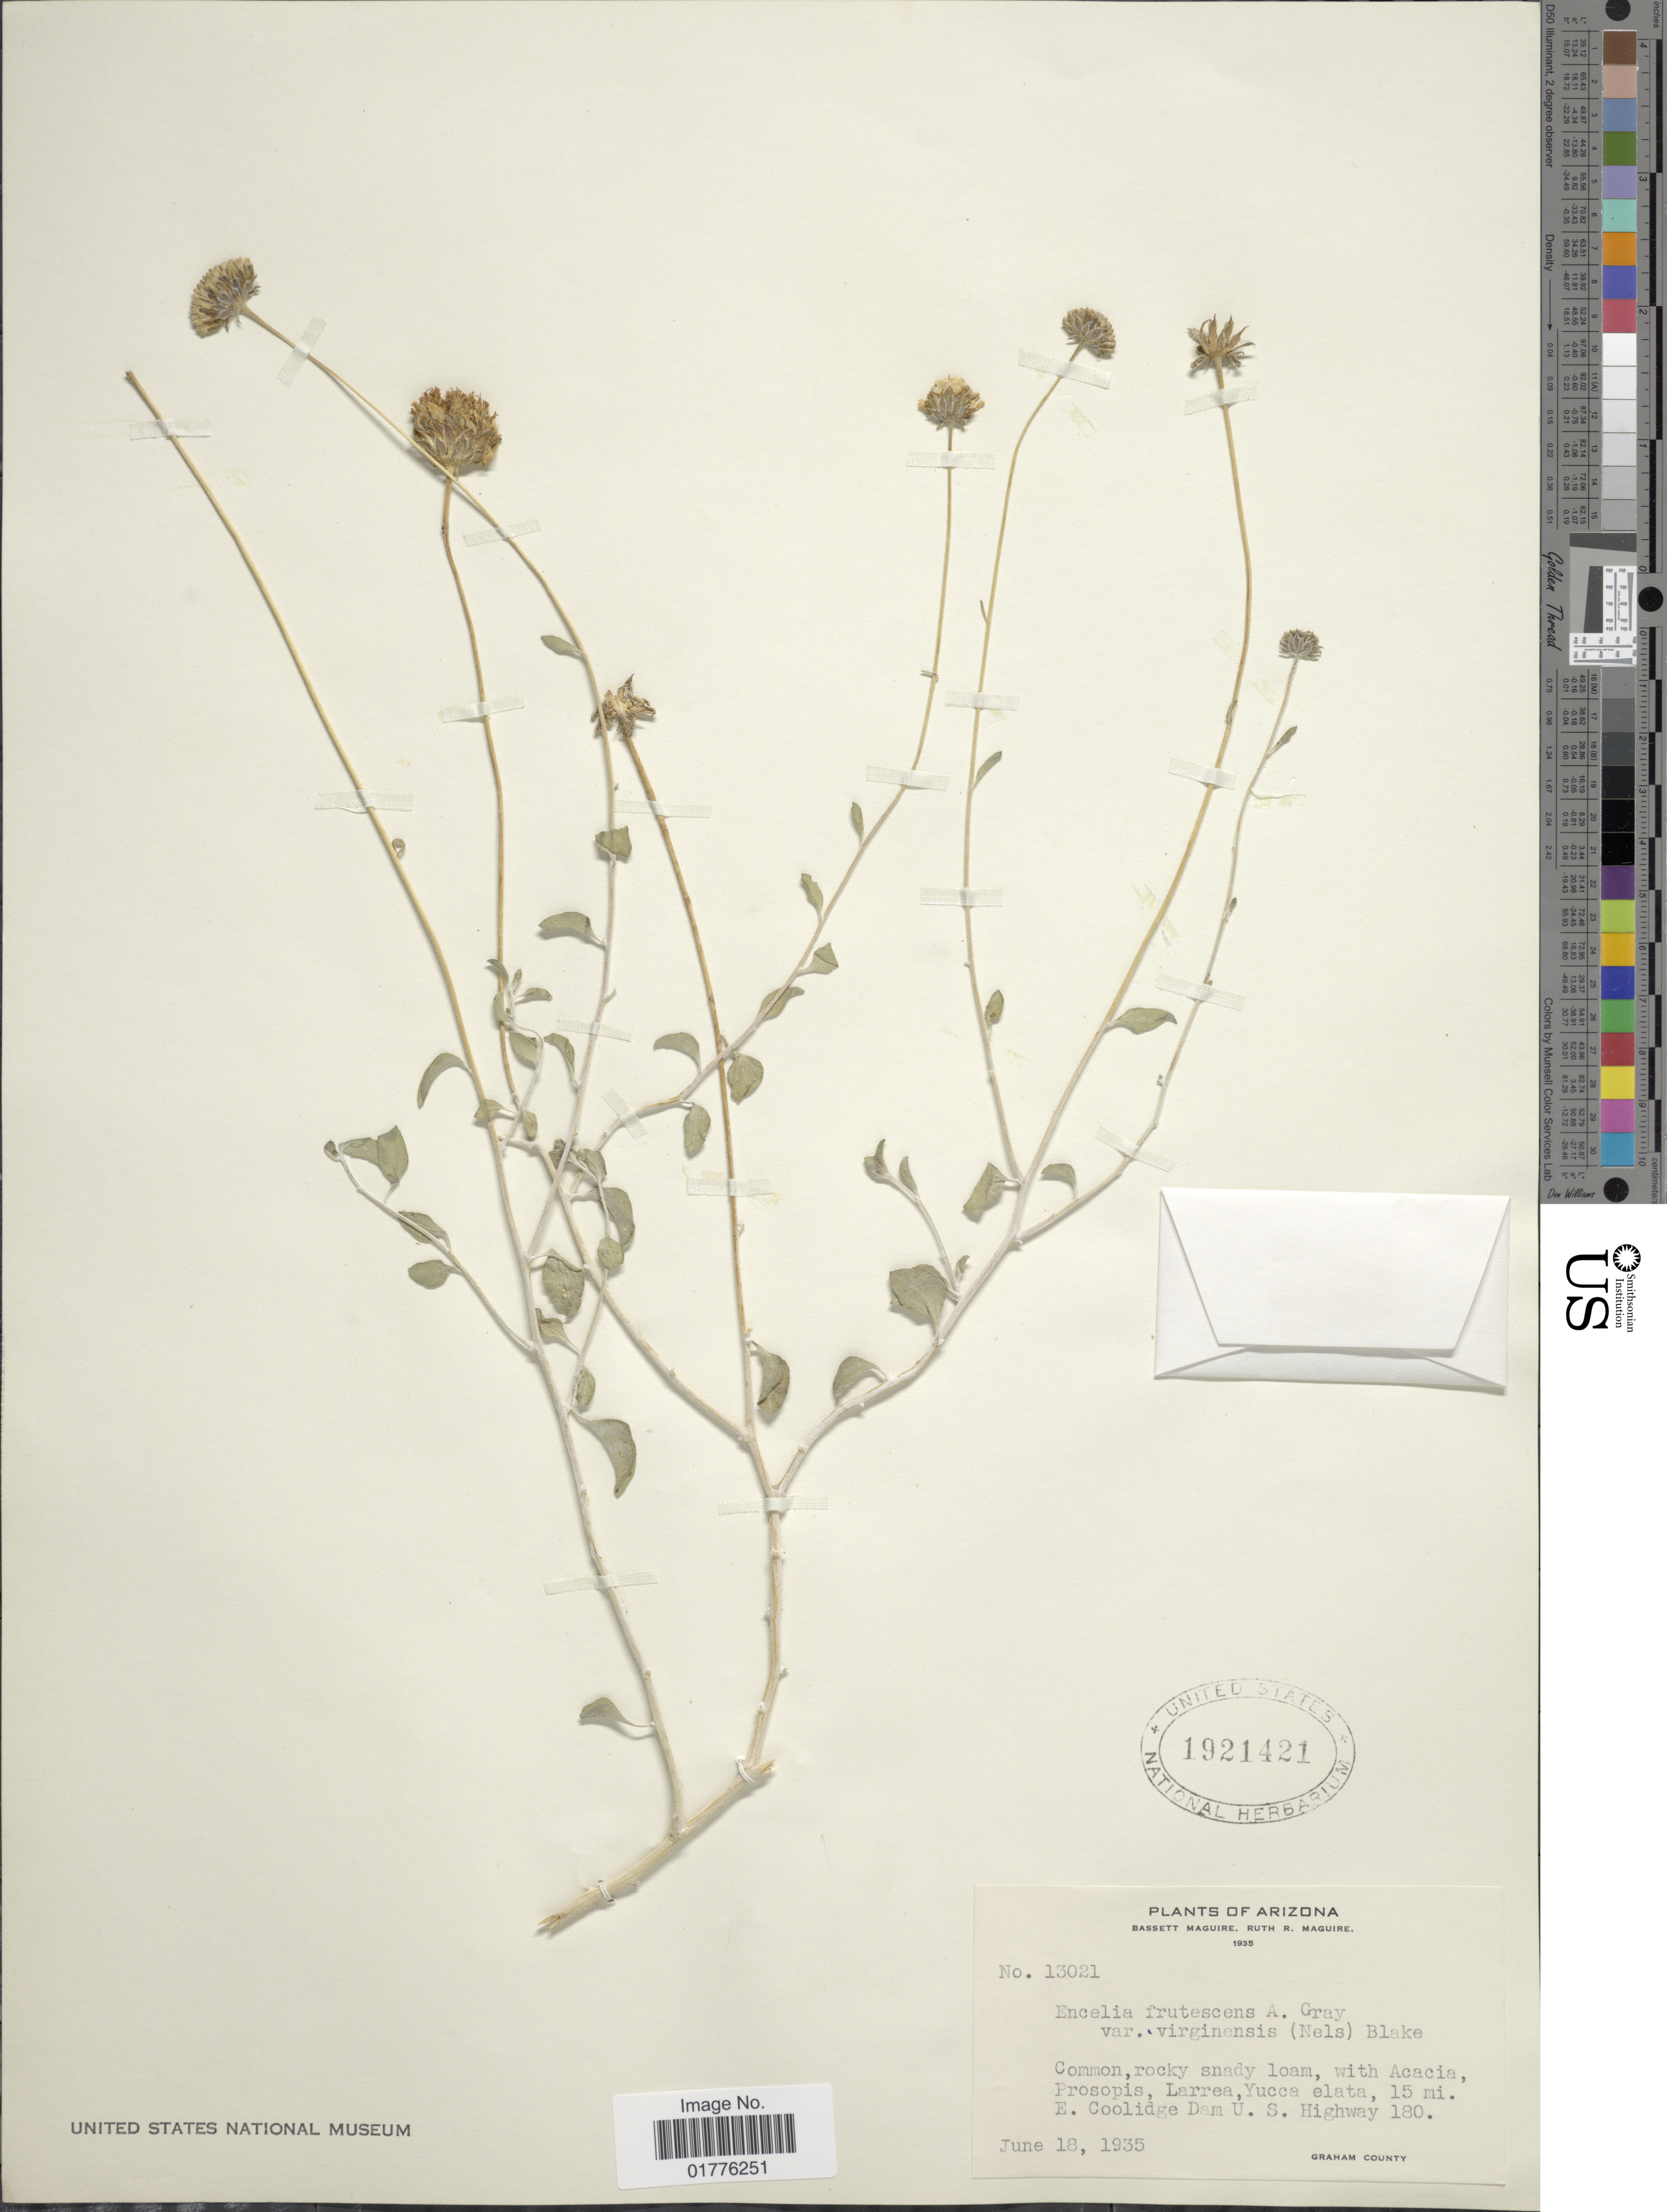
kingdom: Plantae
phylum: Tracheophyta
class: Magnoliopsida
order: Asterales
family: Asteraceae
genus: Encelia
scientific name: Encelia frutescens var. virginensis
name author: (A. Nelson) S.F. Blake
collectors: B. Maguire & R. R. Maguire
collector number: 13021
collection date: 1935-06-18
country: United States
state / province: Arizona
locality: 15 mi. E. Coolidge Dam U. S. Highway 180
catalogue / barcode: US 1921421